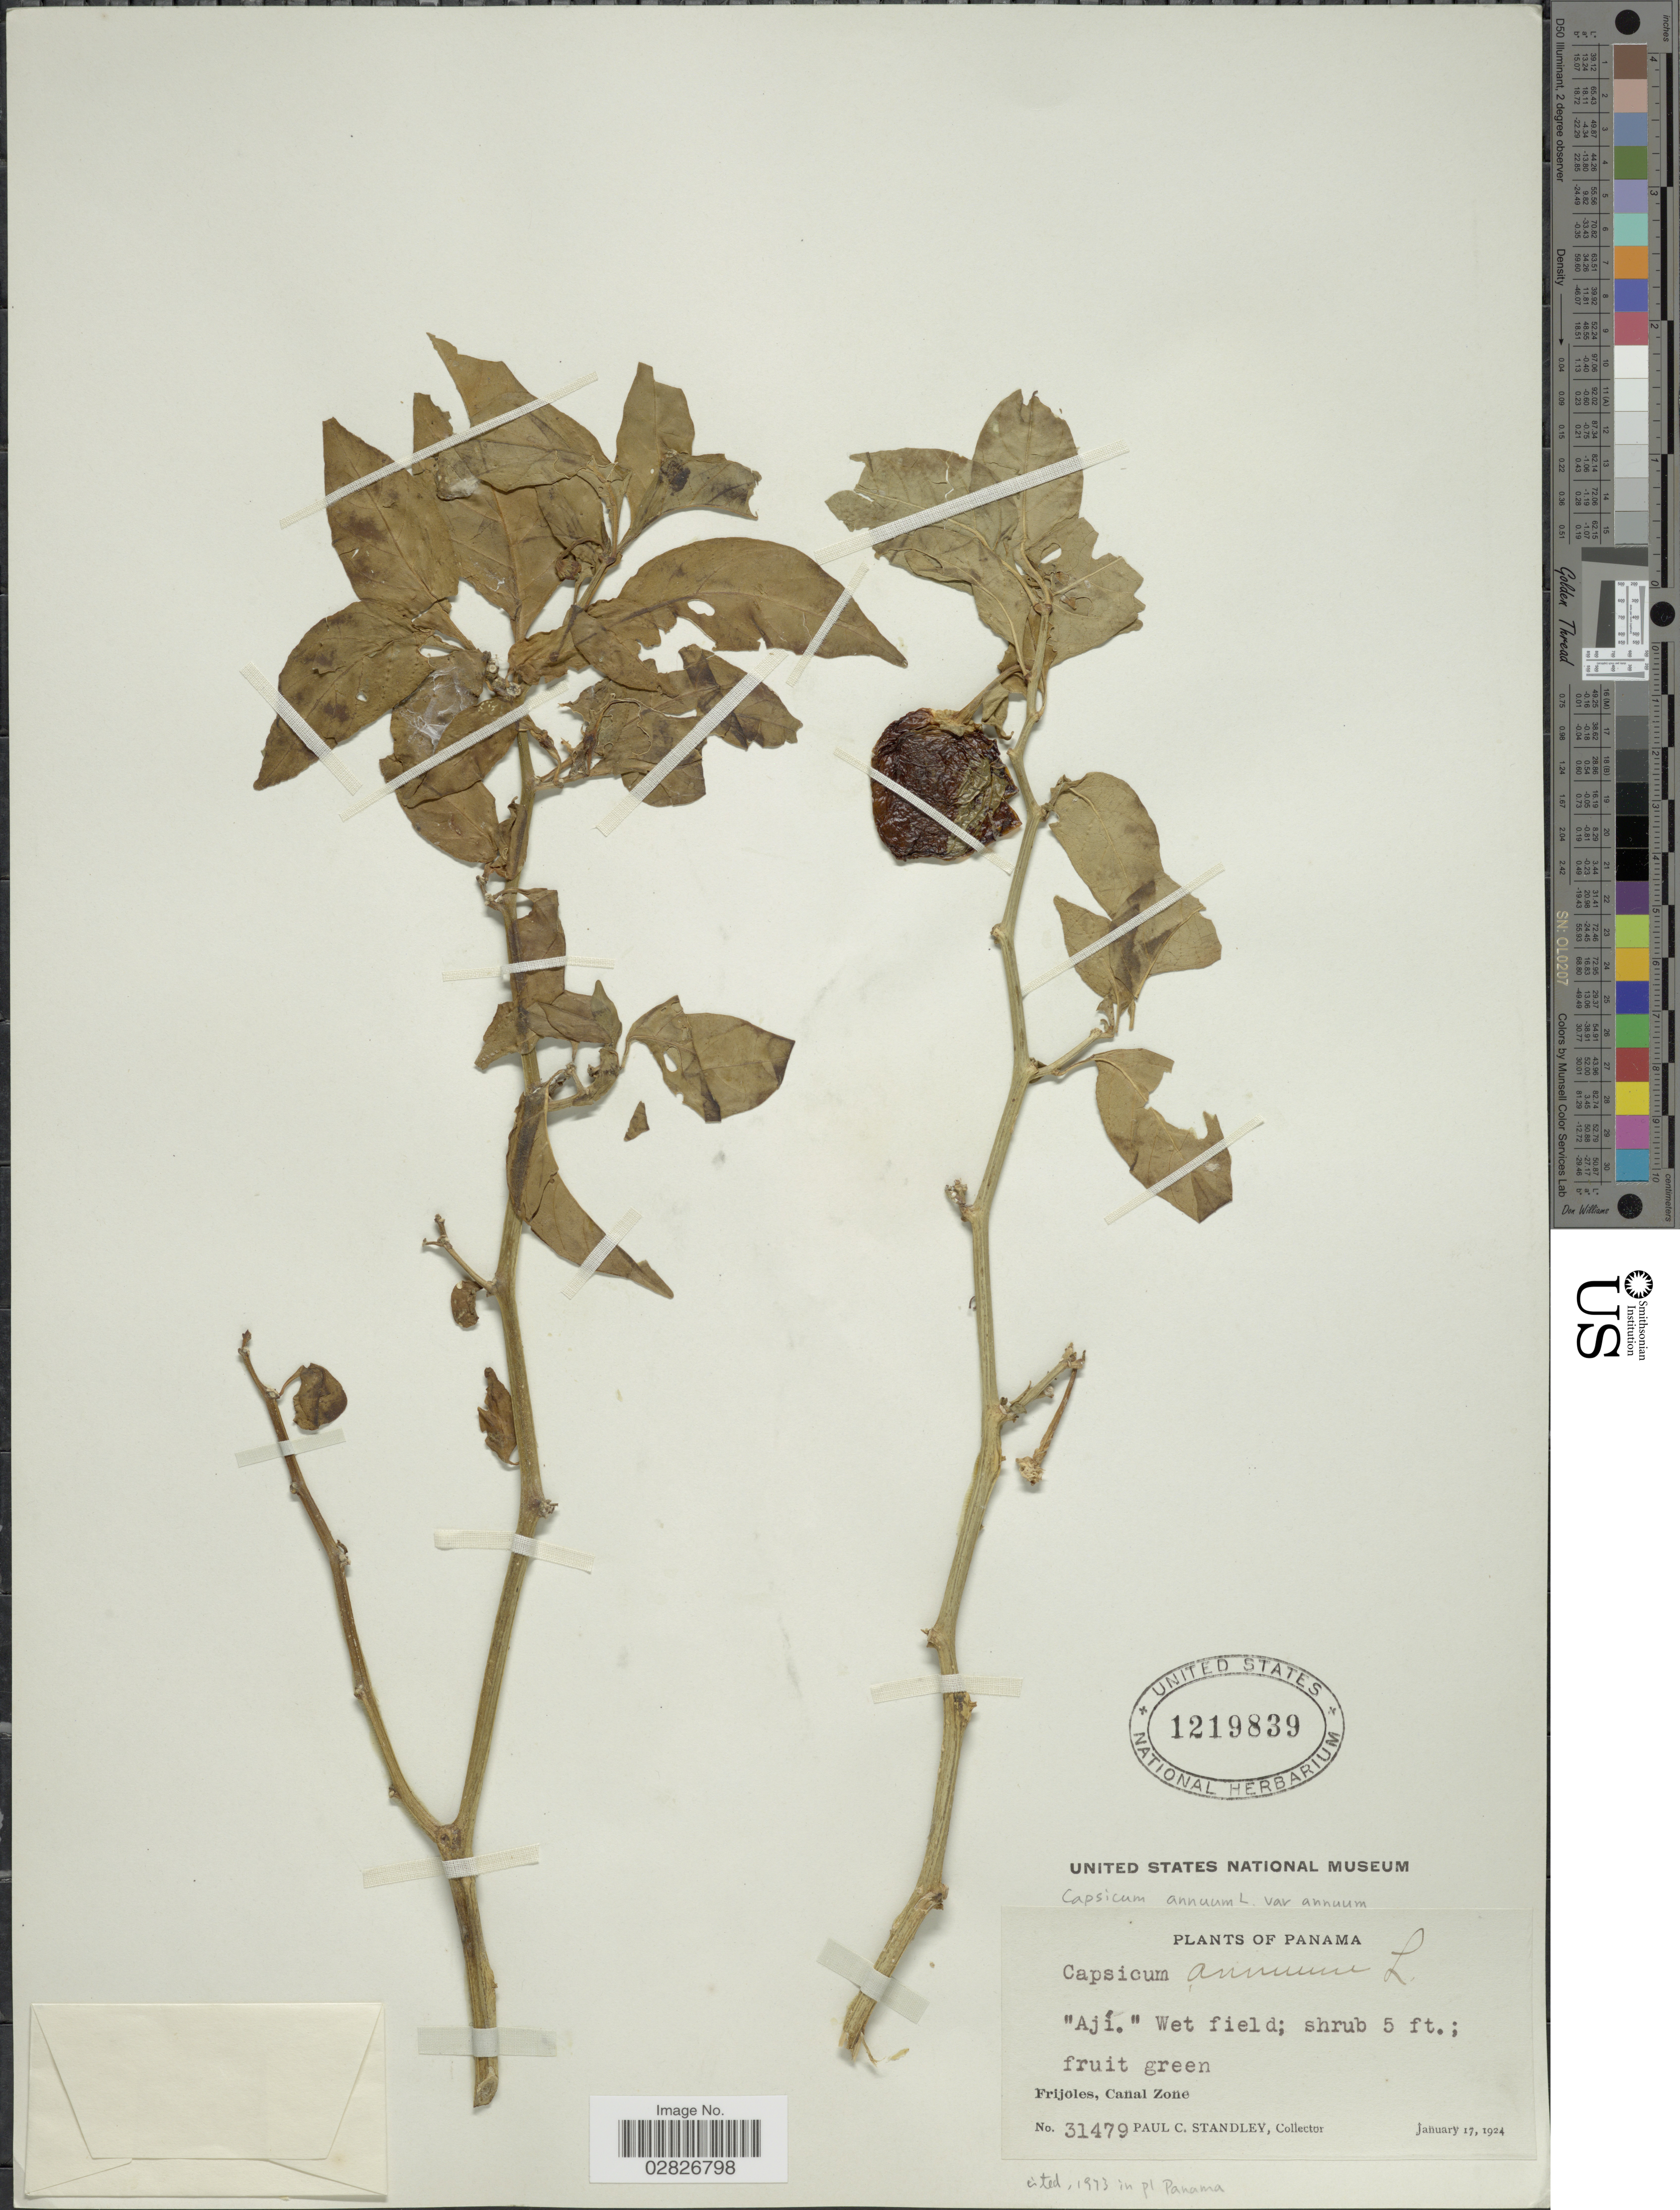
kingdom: Plantae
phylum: Tracheophyta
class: Magnoliopsida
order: Solanales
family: Solanaceae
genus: Capsicum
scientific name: Capsicum annuum 'Habanero'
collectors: P. C. Standley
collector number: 31479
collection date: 1924-01-17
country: Panama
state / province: Colón / Panamá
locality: Frijoles, Canal Zone.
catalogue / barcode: US 1219839